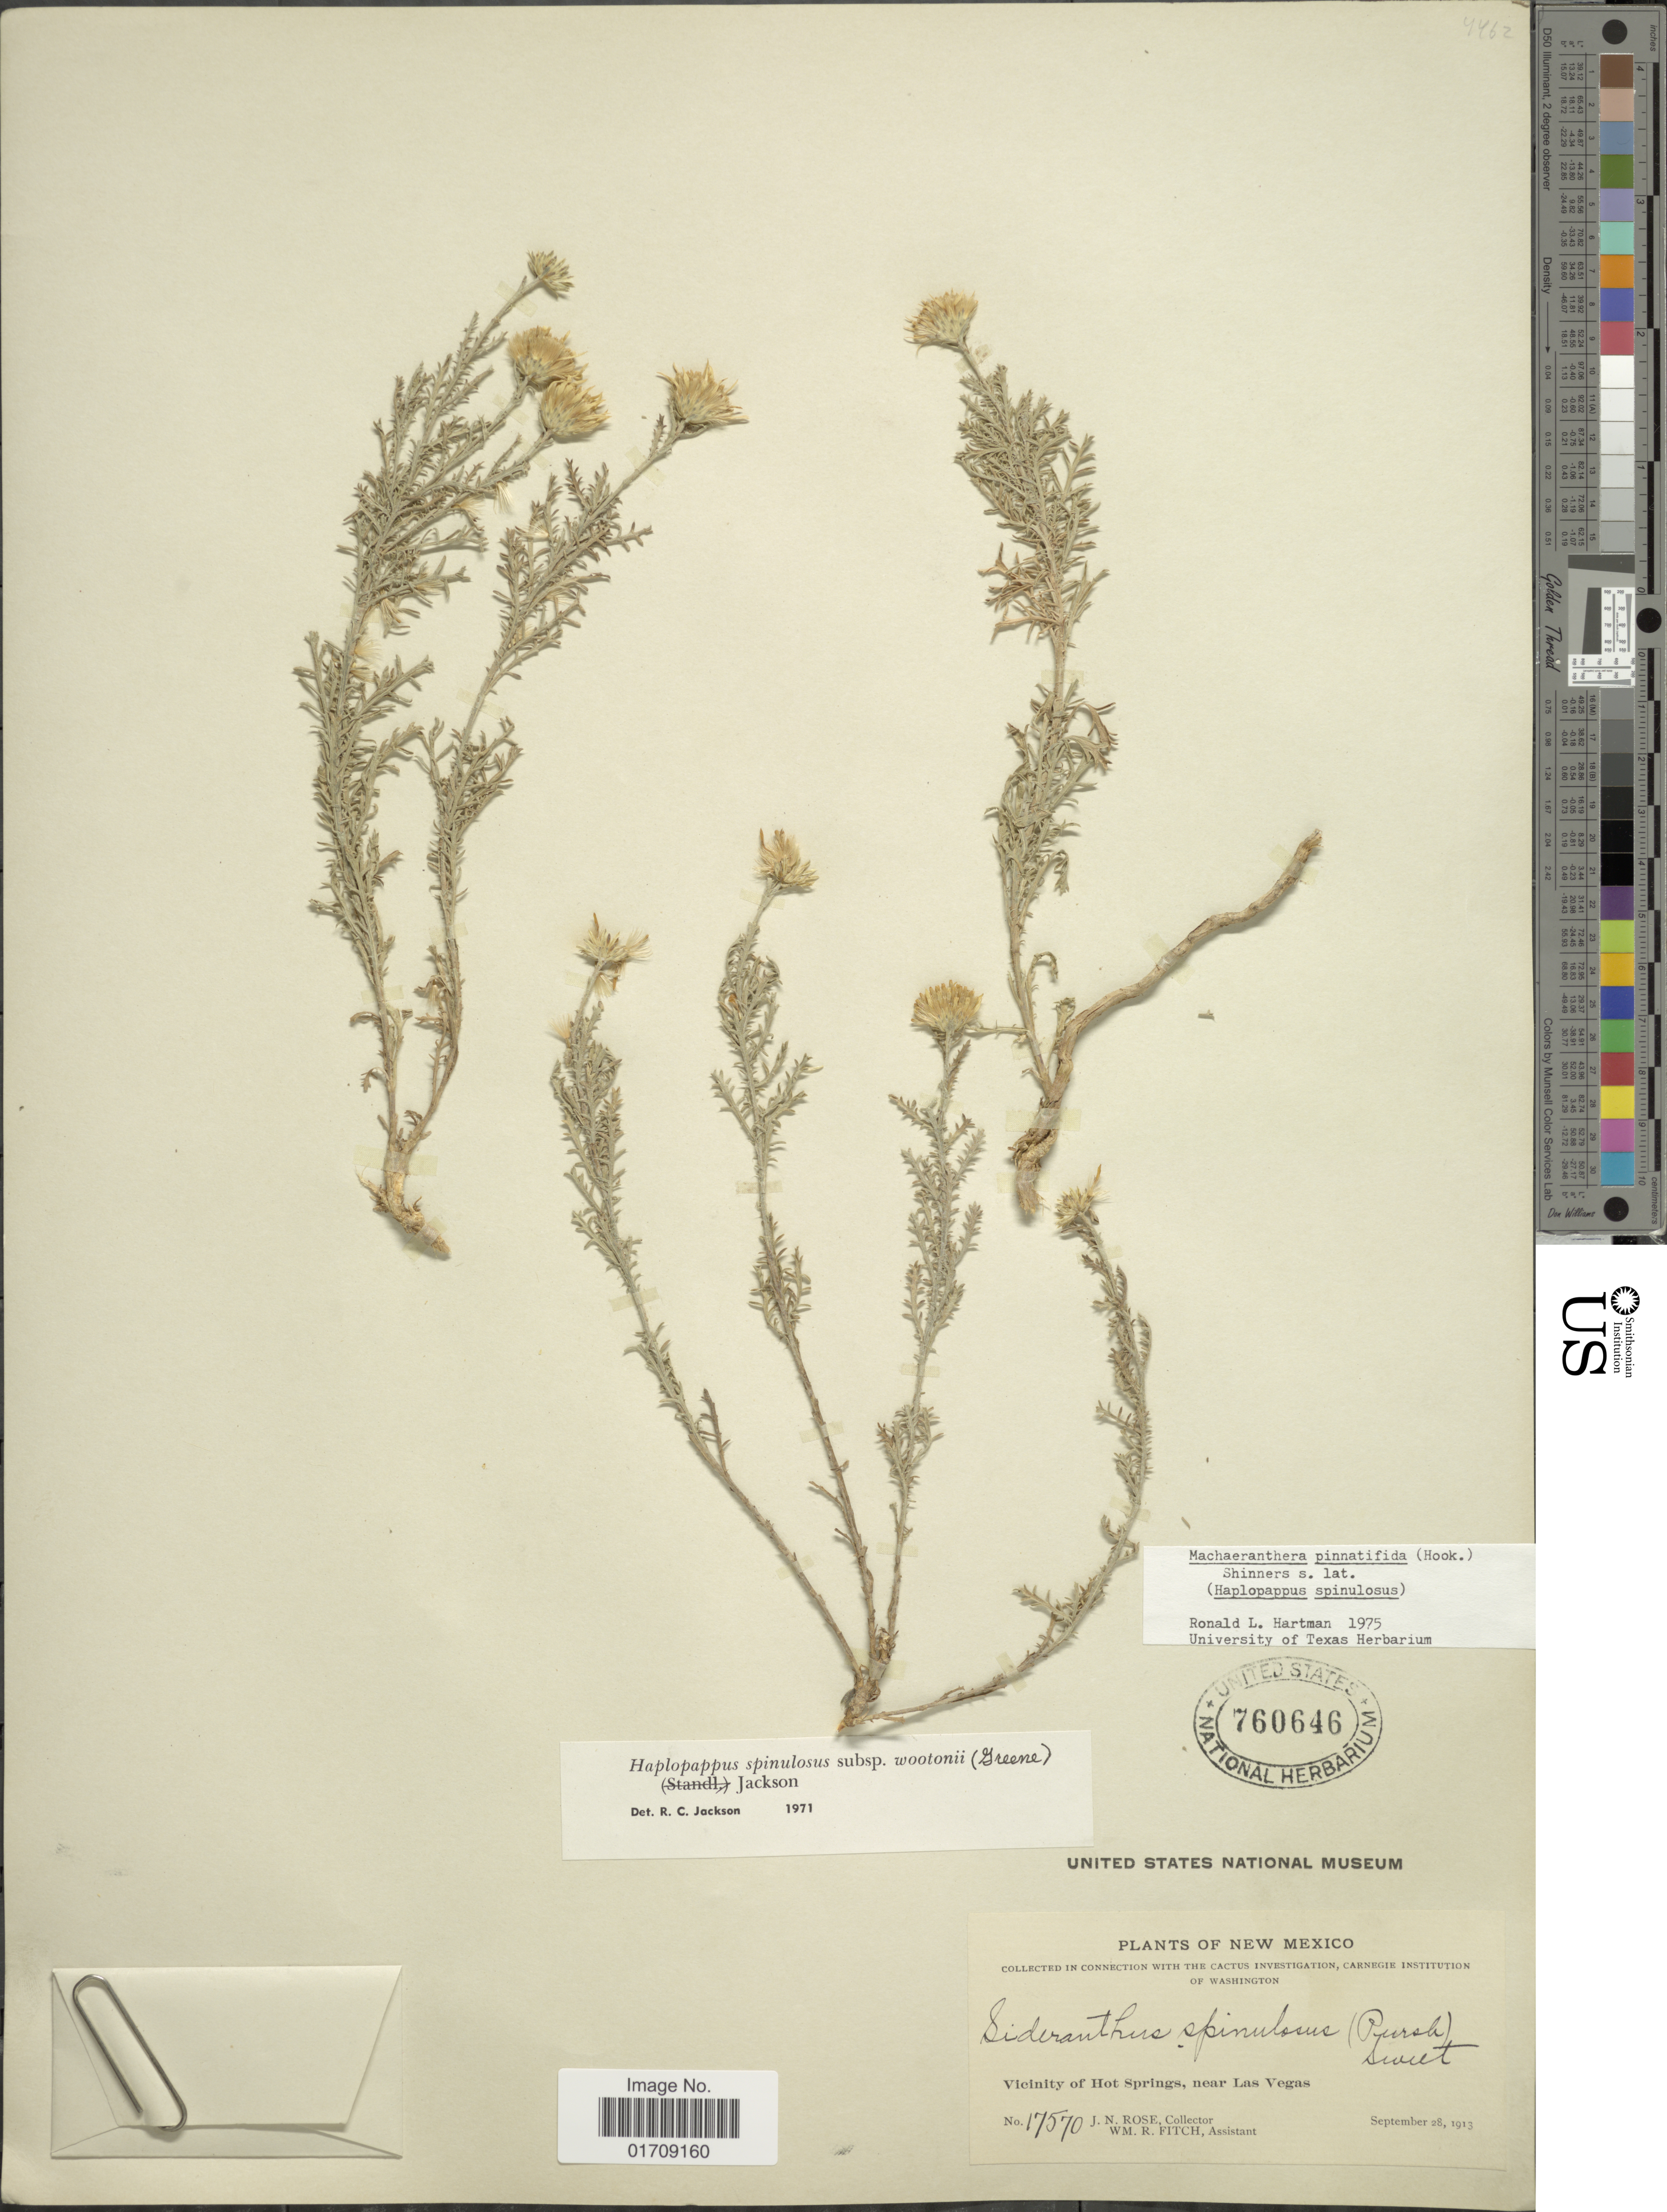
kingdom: Plantae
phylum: Tracheophyta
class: Magnoliopsida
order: Asterales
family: Asteraceae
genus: Machaeranthera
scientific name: Machaeranthera pinnatifida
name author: (Hook.) Shinners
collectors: J. N. Rose & W. R. Fitch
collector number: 17570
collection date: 1913-09-28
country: United States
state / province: New Mexico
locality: Vicinity of Hot Springs, near Las Vegas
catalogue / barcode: US 760646